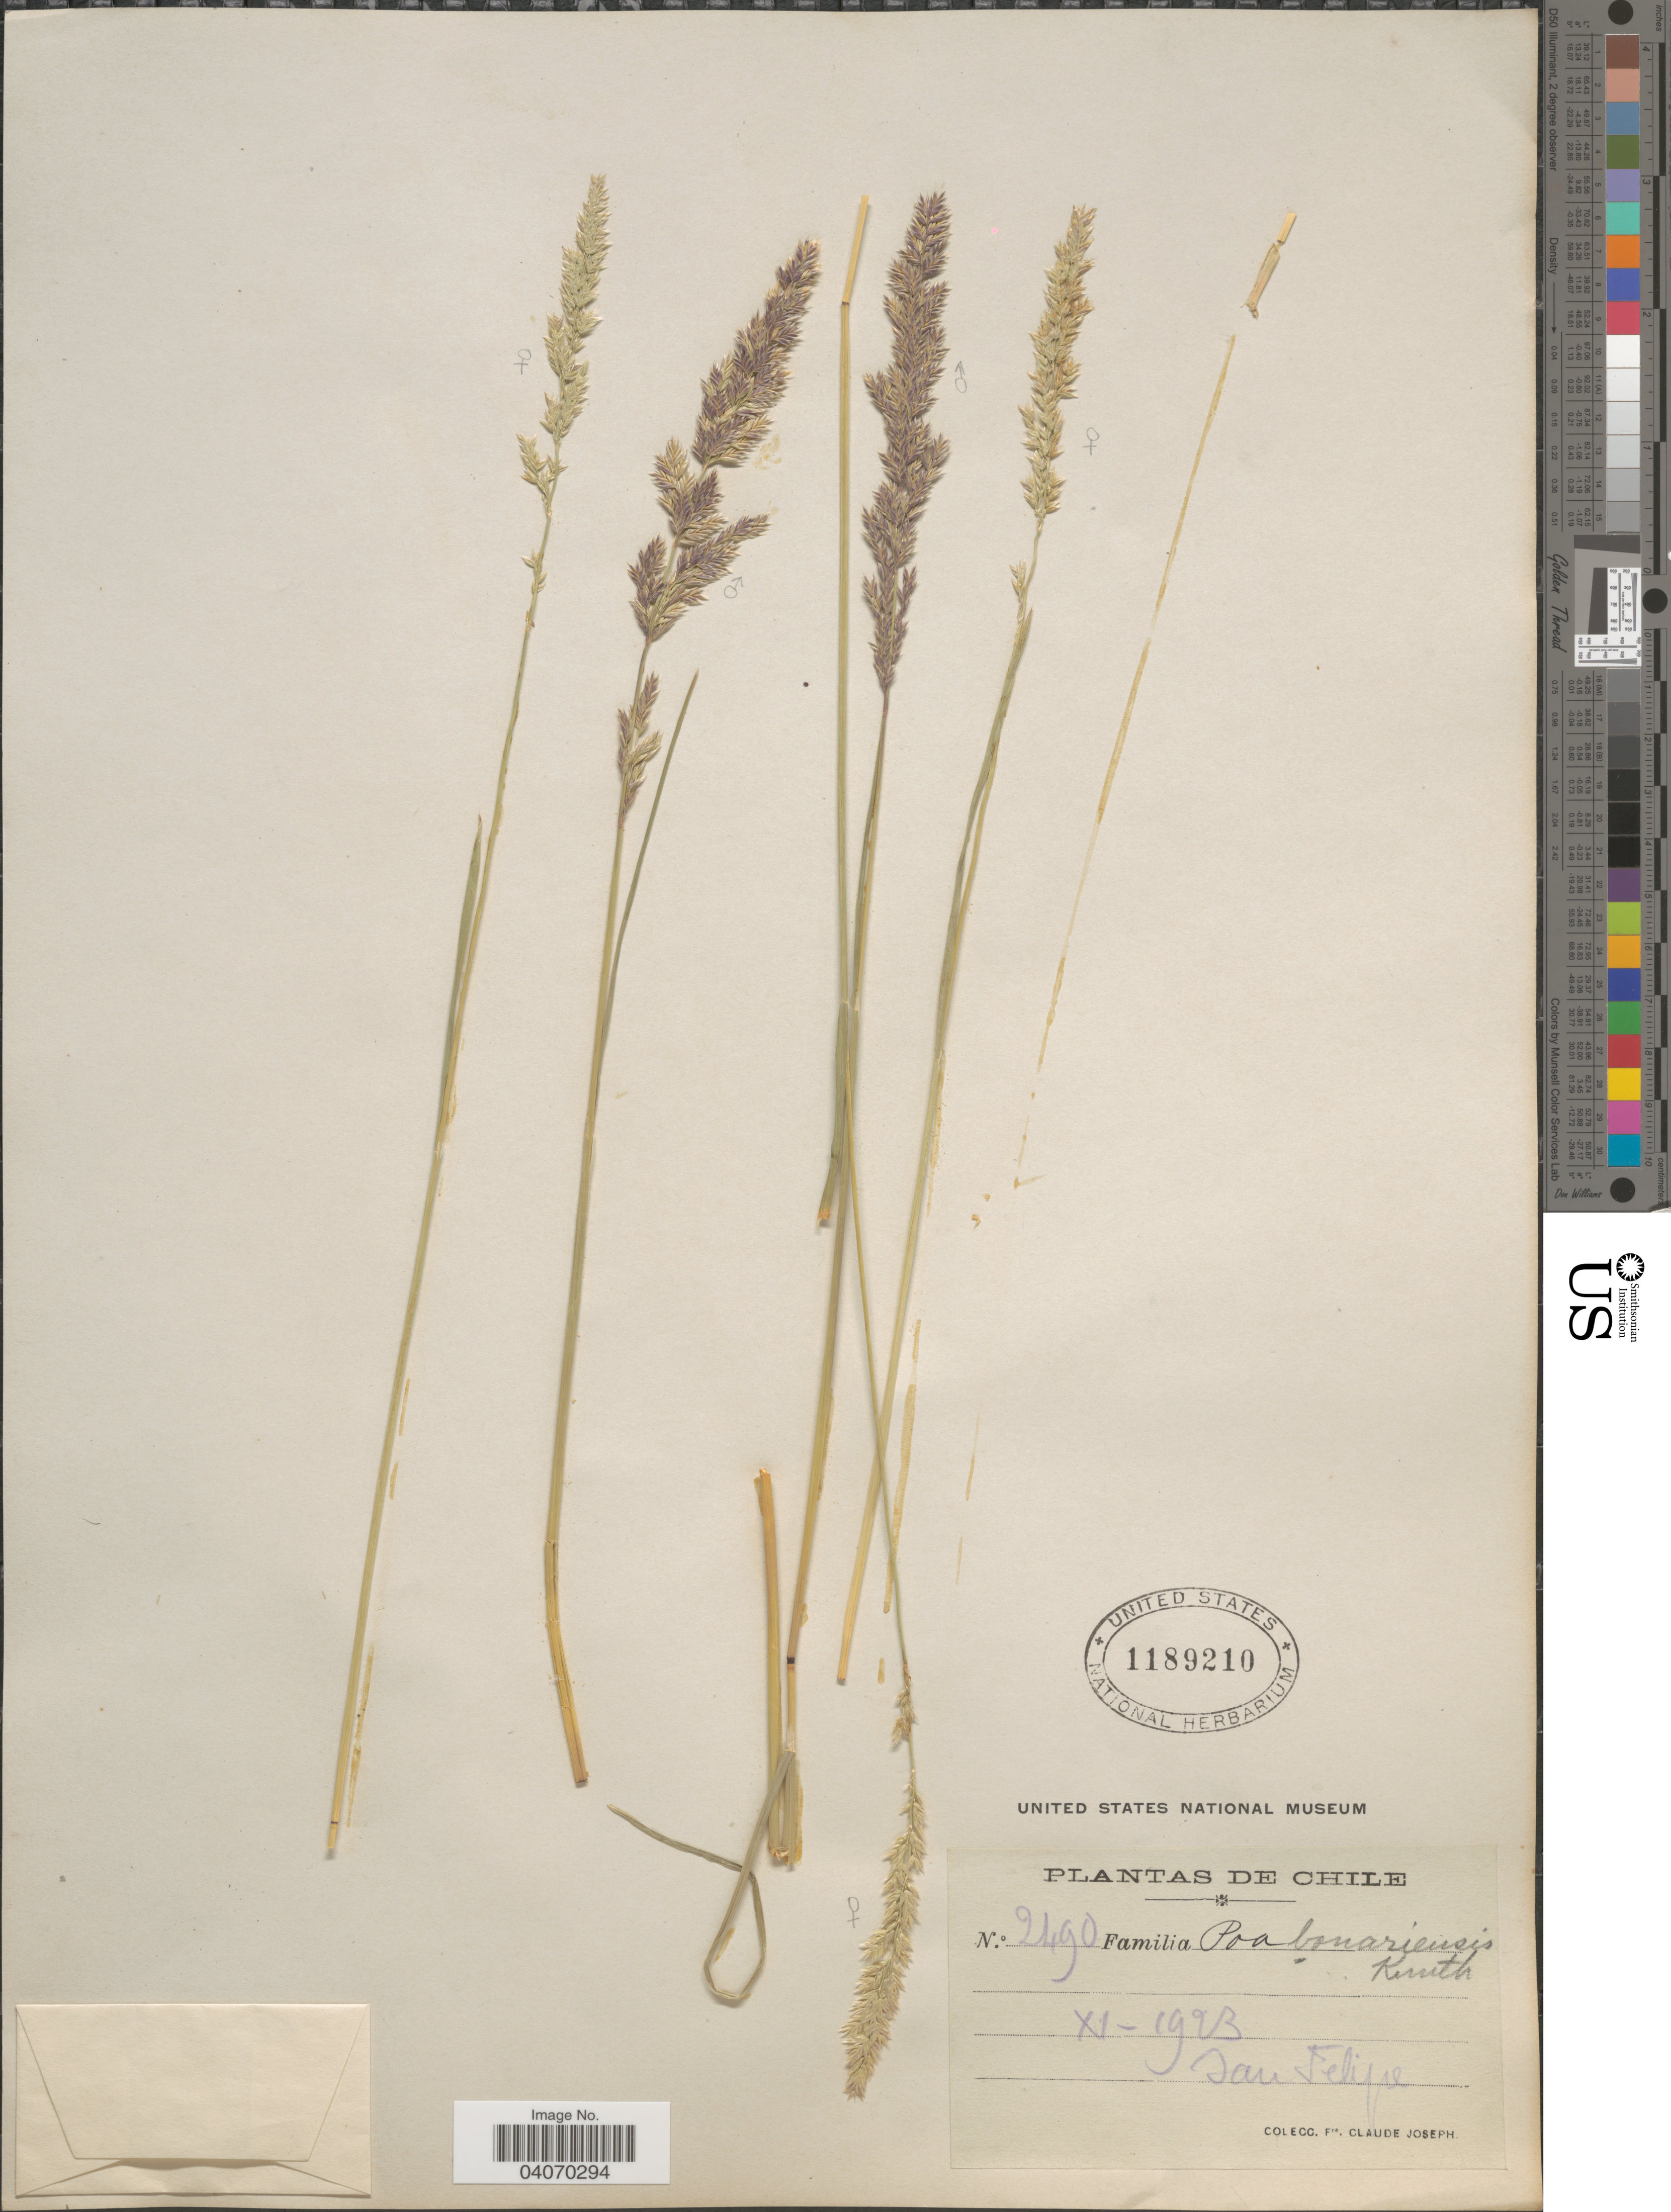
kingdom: Plantae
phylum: Tracheophyta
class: Liliopsida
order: Poales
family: Poaceae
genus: Poa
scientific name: Poa bonariensis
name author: (Lam.) Kunth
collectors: Bro. Claude-Joseph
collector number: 2490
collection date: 1923-11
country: Chile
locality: San Felipe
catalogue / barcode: US 1189210